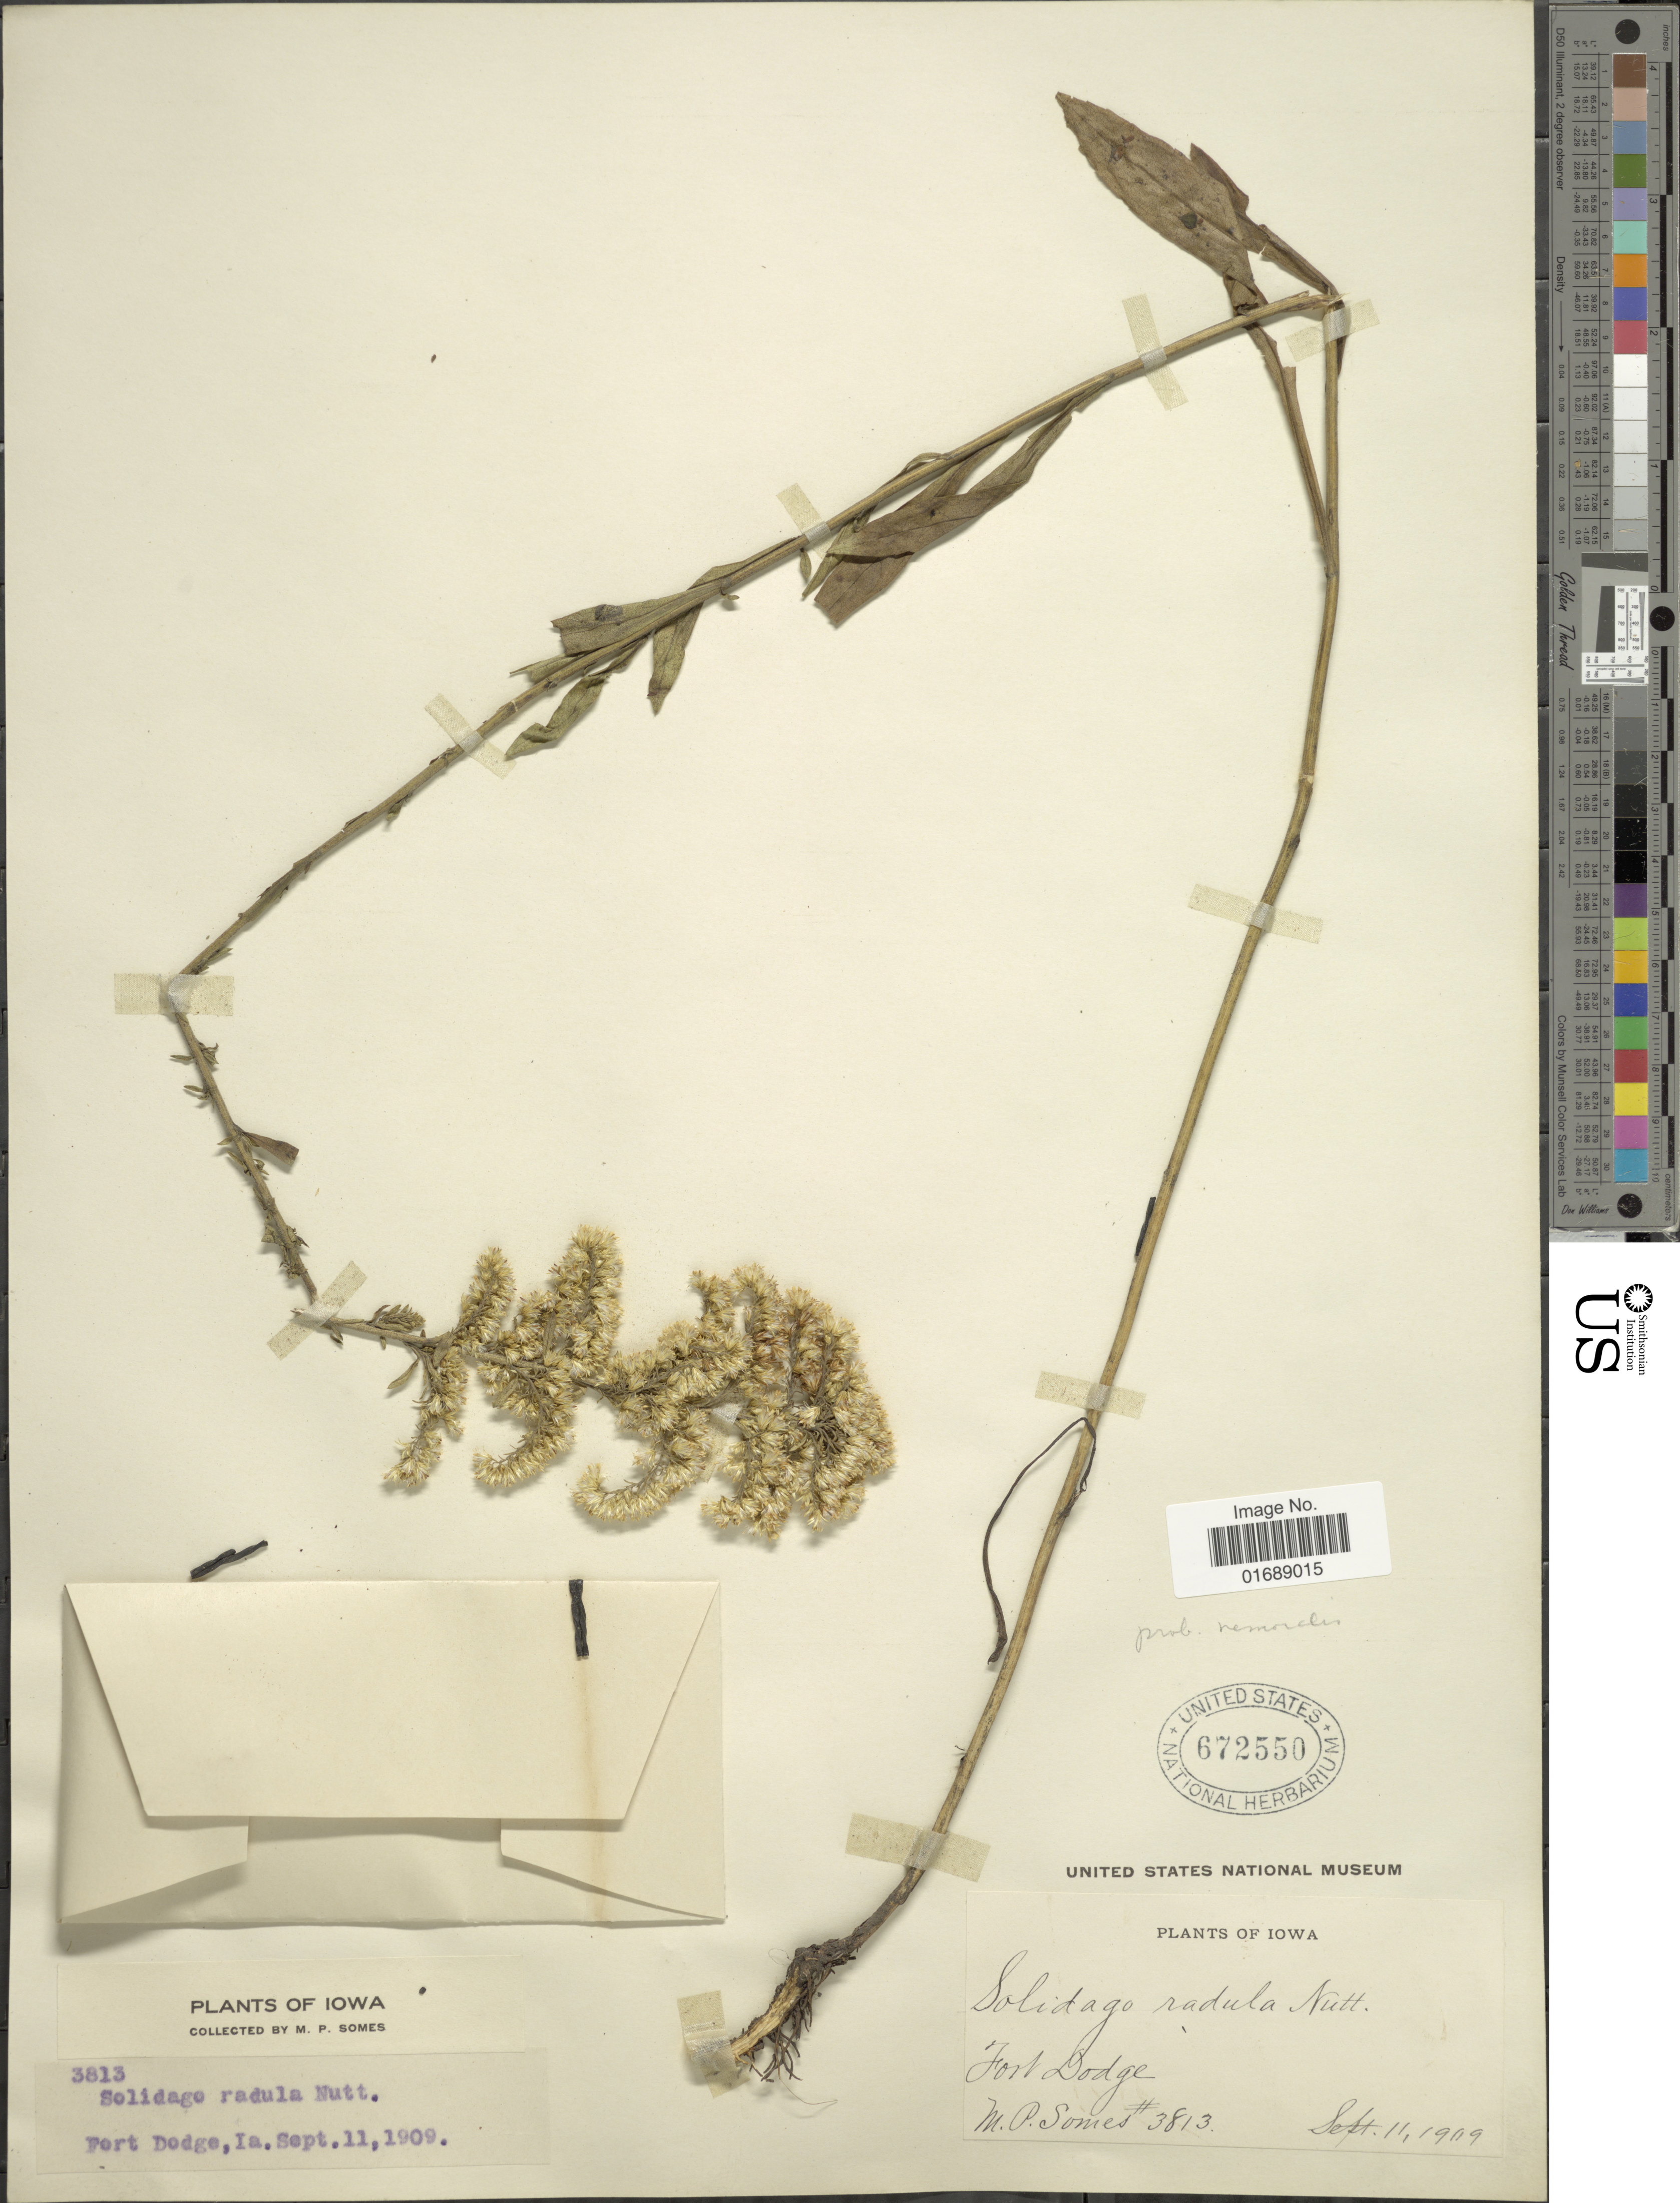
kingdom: Plantae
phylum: Tracheophyta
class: Magnoliopsida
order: Asterales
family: Asteraceae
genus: Solidago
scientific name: Solidago nemoralis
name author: Aiton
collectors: M. Somes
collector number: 3813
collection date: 1909-09-11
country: United States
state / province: Iowa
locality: Fort Dodge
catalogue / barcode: US 672550